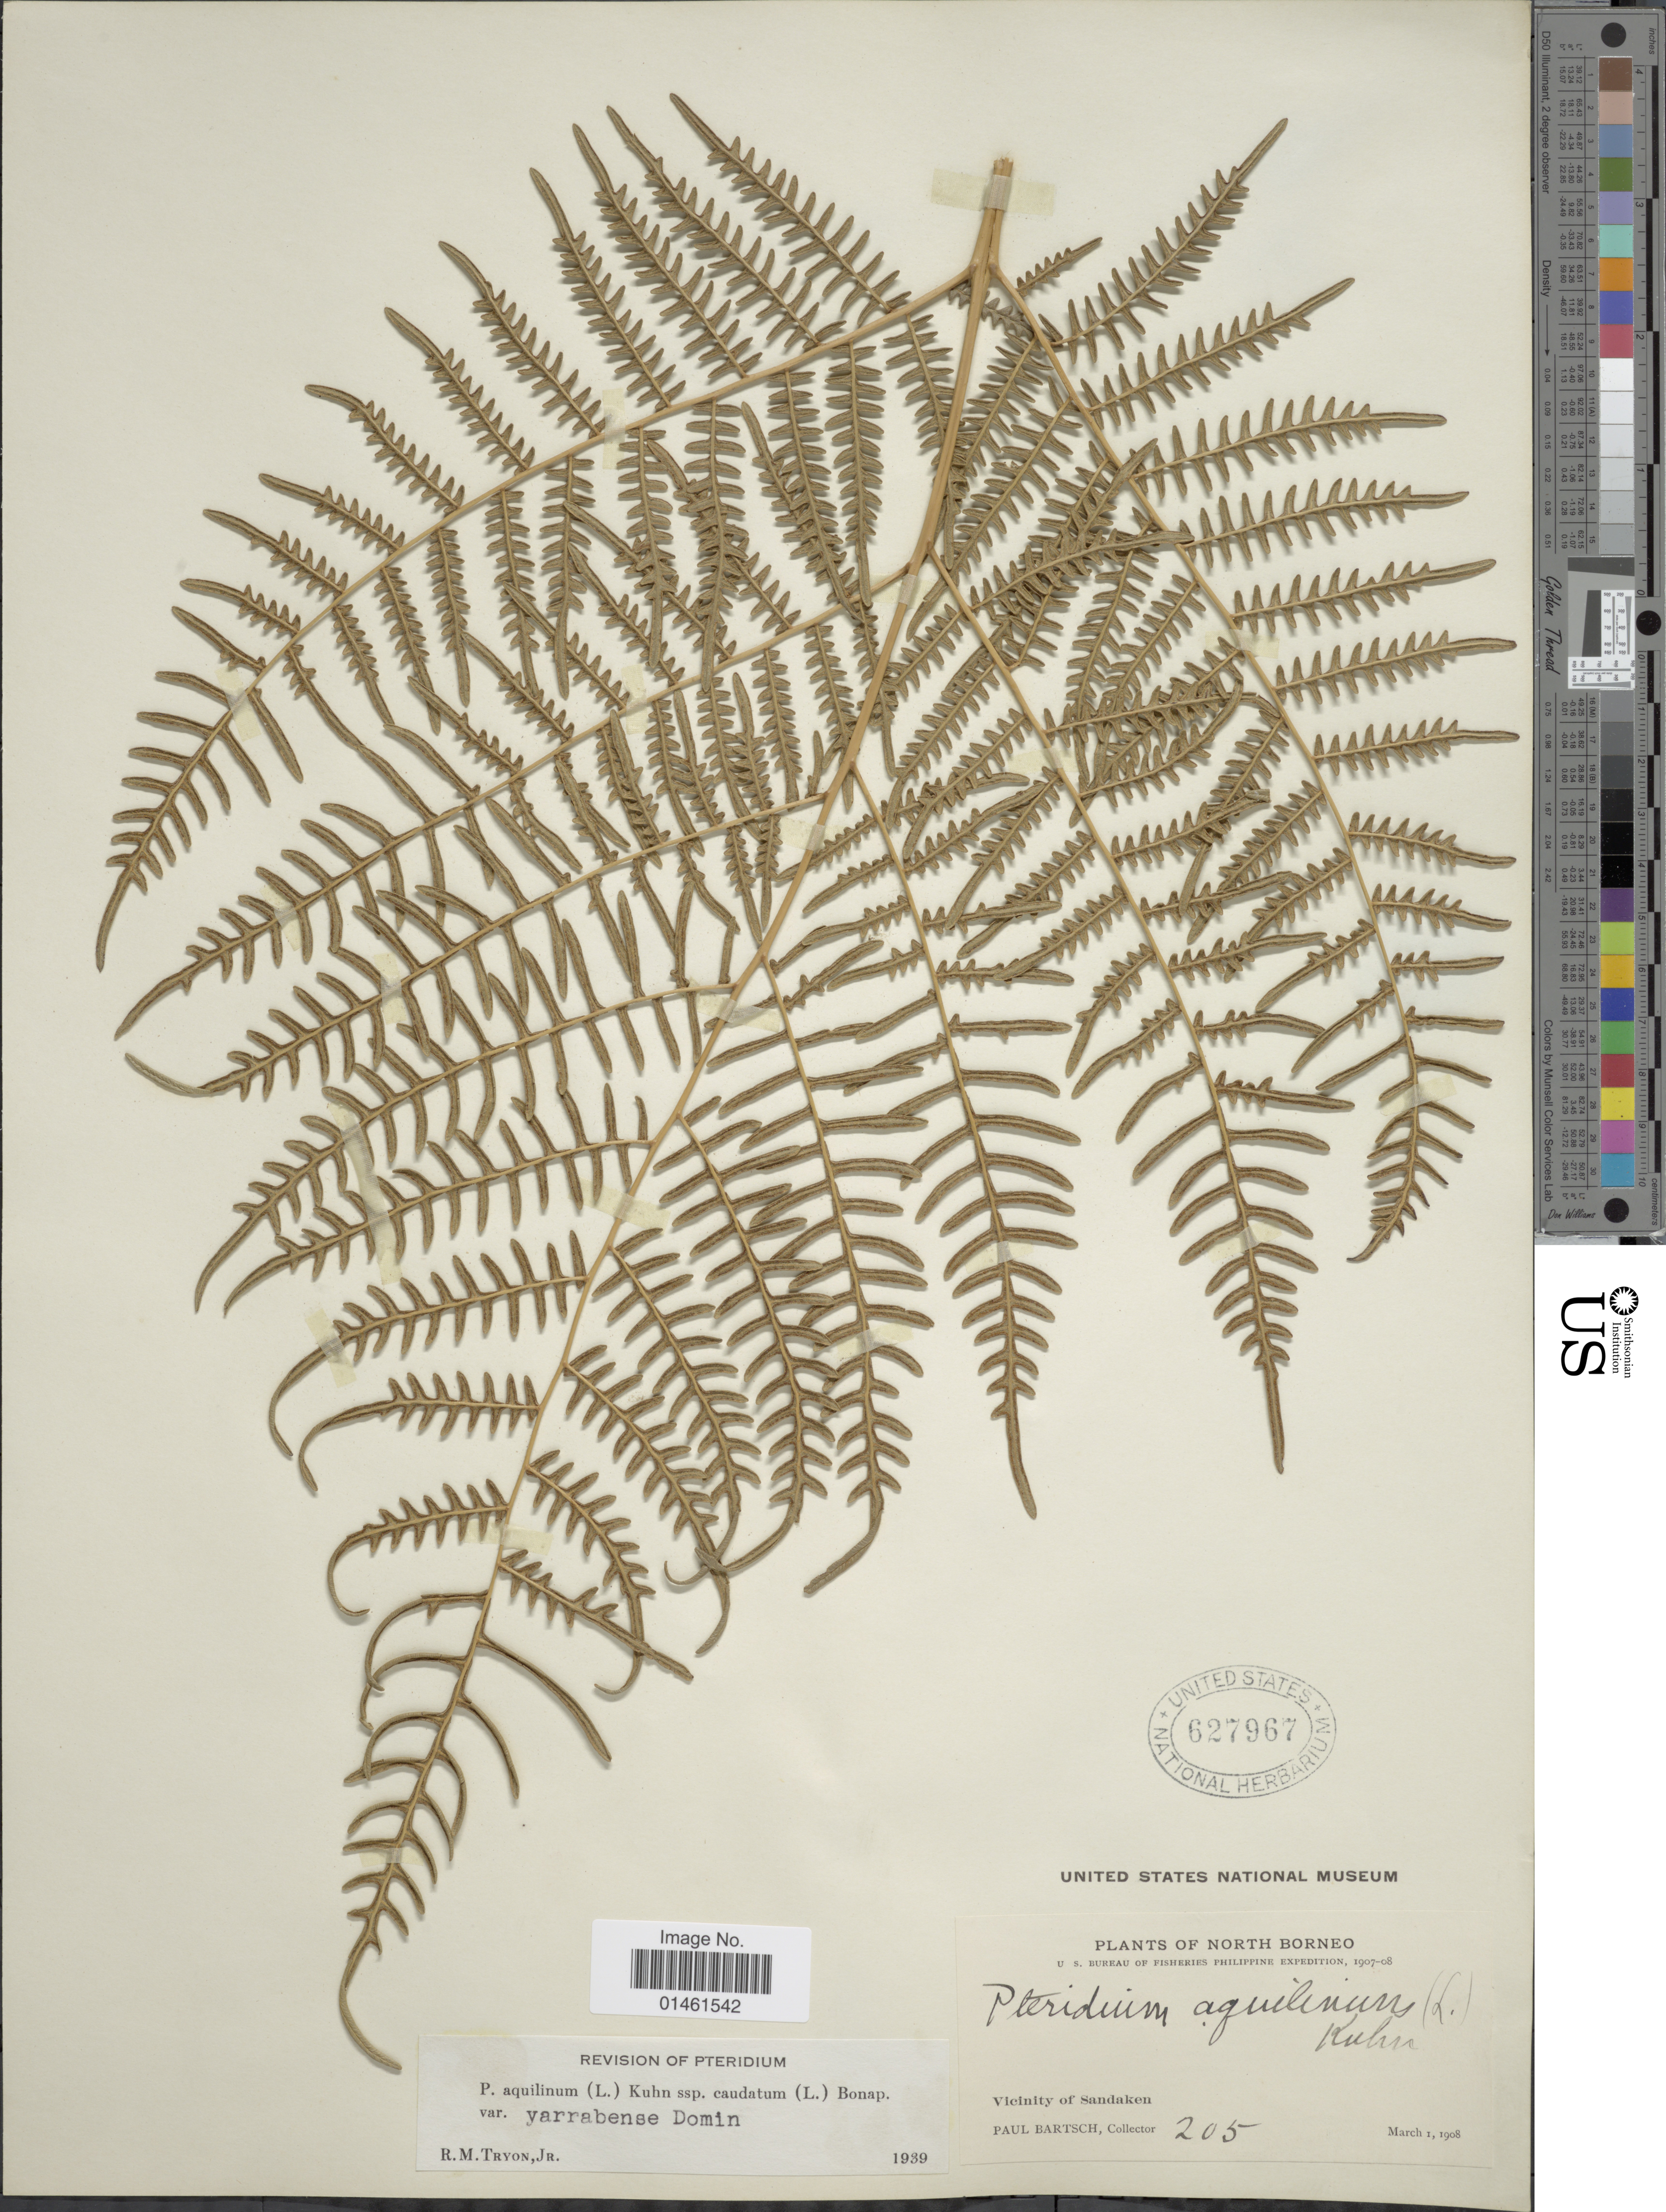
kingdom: Plantae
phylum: Tracheophyta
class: Polypodiopsida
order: Polypodiales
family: Dennstaedtiaceae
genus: Pteridium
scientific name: Pteridium aquilinum var. yarrabense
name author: Domin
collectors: P. Bartsch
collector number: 205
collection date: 1908-03-01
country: Malaysia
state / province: Sabah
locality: North Borneo, Vicinity of Sandaken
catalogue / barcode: US 627967